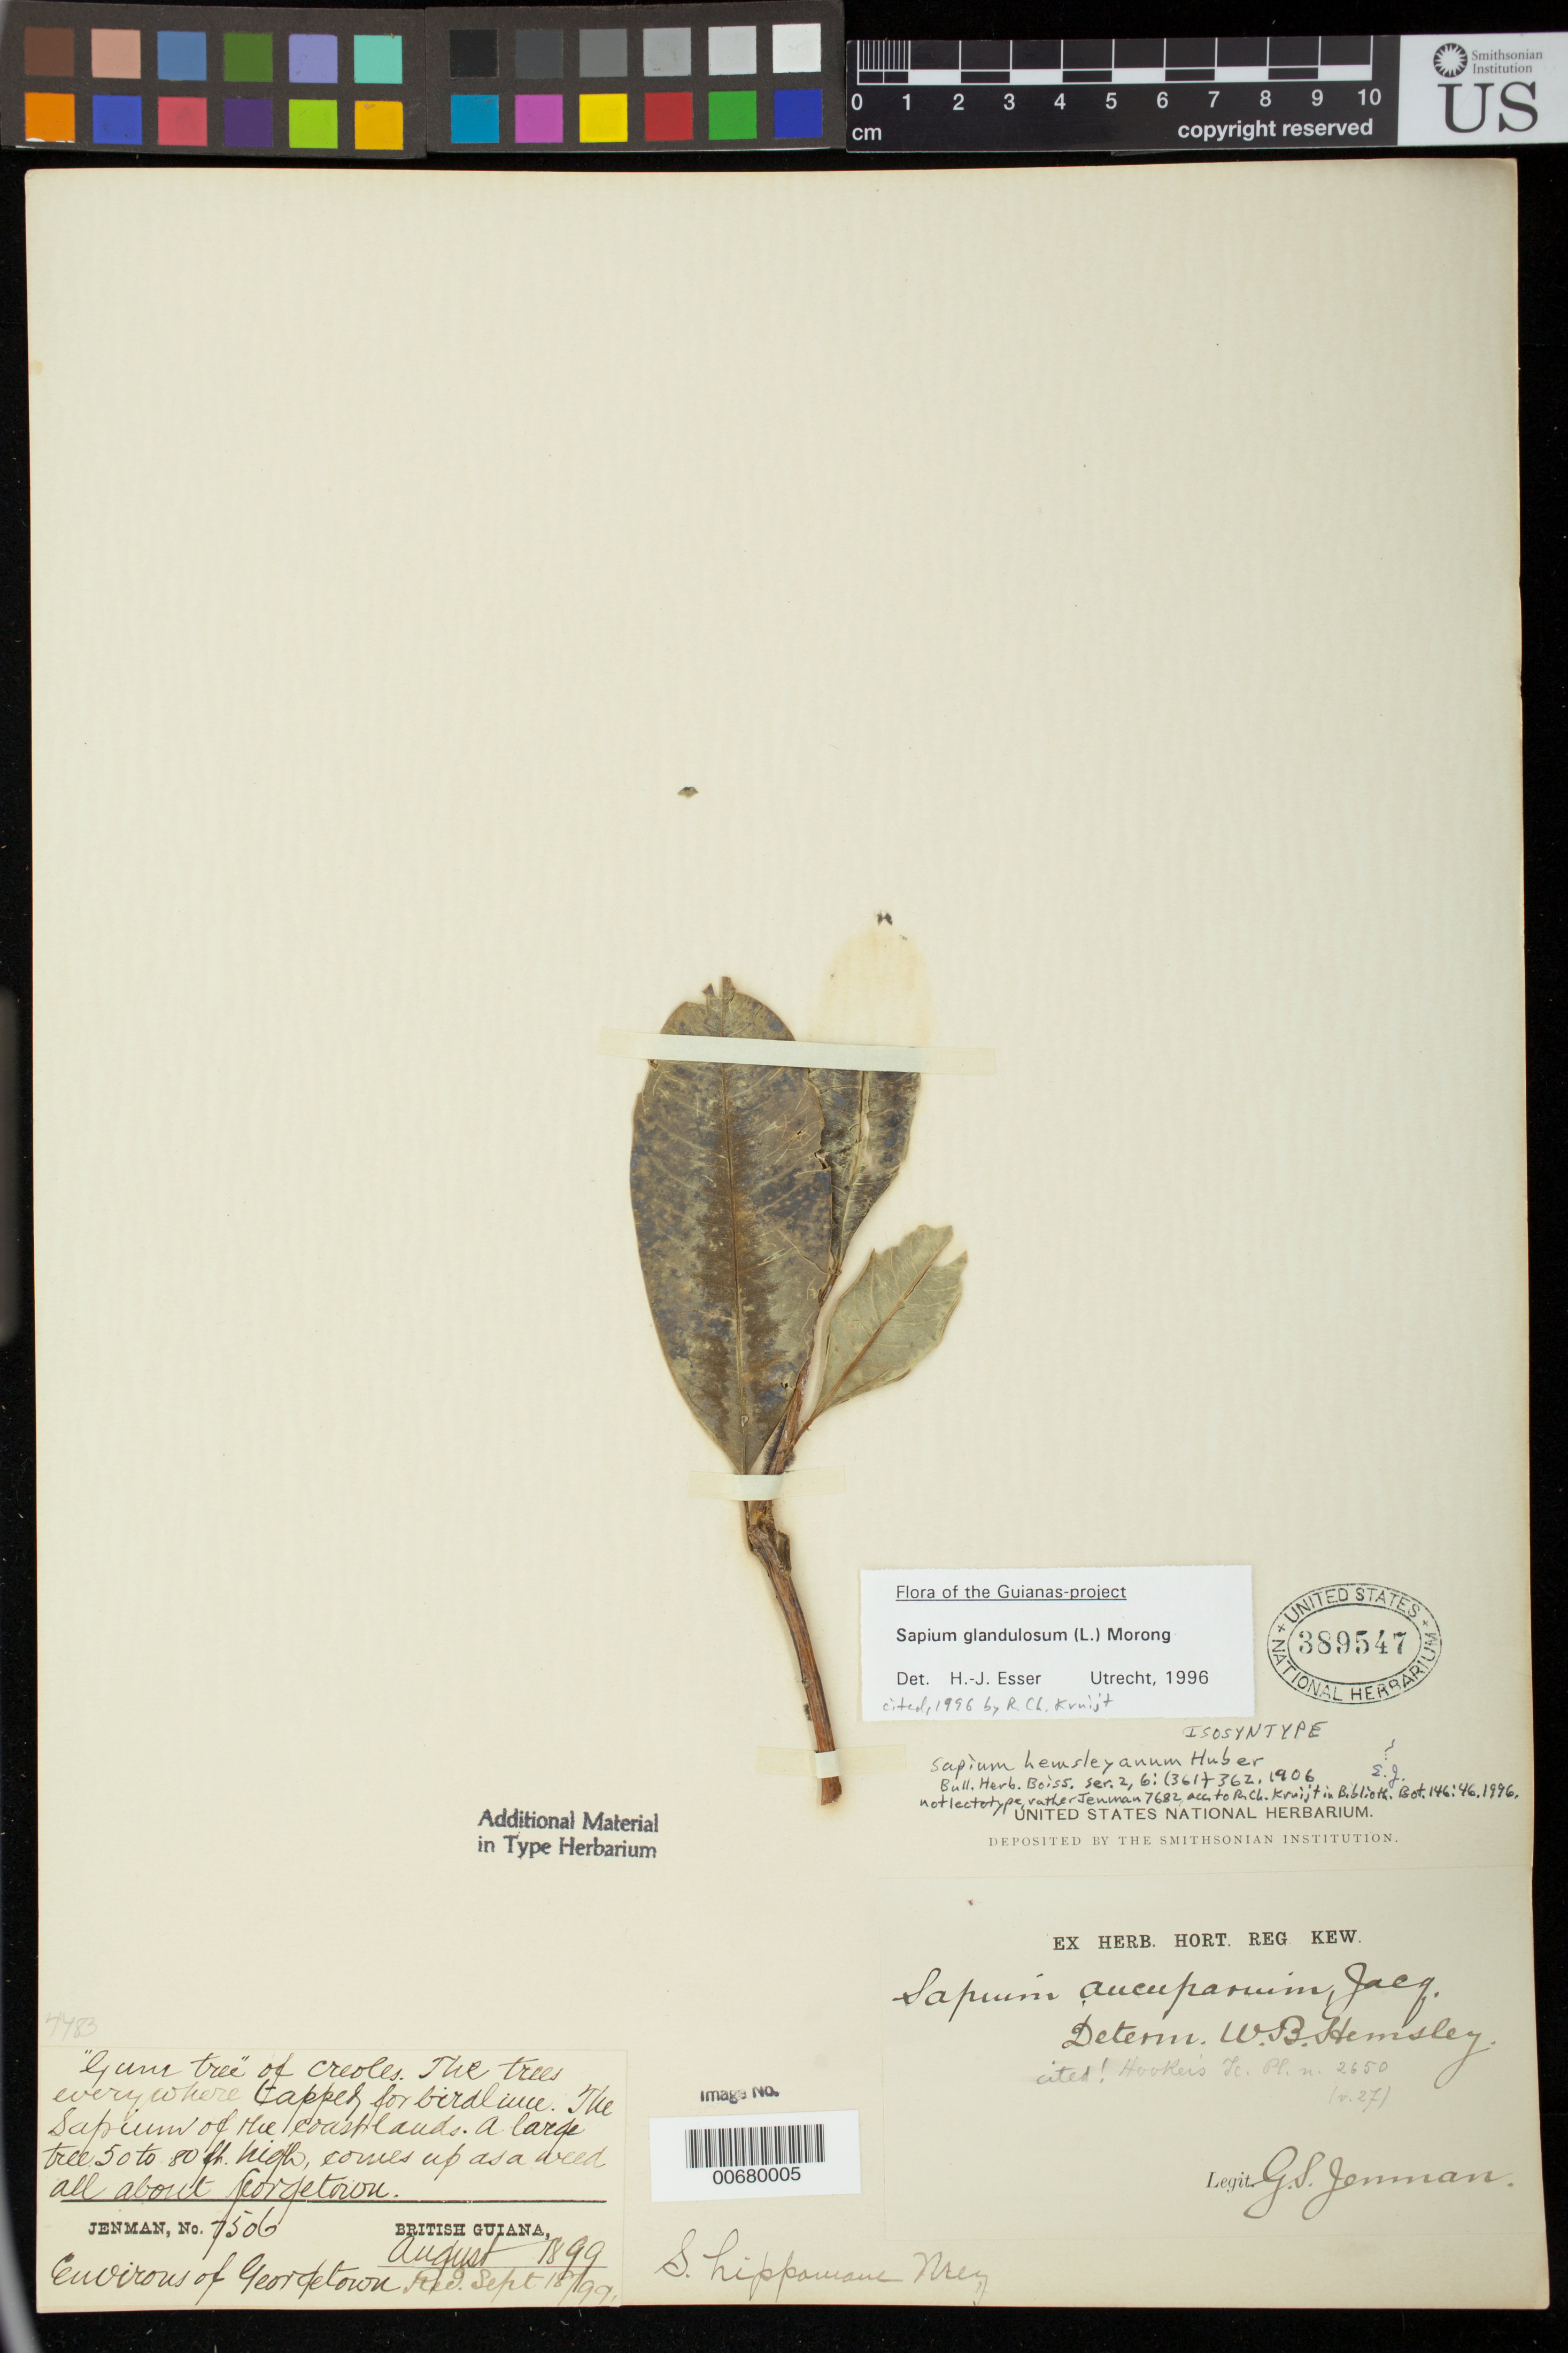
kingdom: Plantae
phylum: Tracheophyta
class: Magnoliopsida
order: Malpighiales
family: Euphorbiaceae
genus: Sapium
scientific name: Sapium hemsleyanum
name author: Huber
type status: Isosyntype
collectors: G. S. Jenman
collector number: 7506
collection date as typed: Aug 1899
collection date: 1899-08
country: Guyana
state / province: Demerara-Mahaica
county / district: Georgetown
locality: Environs of Georgetown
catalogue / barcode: US 389547